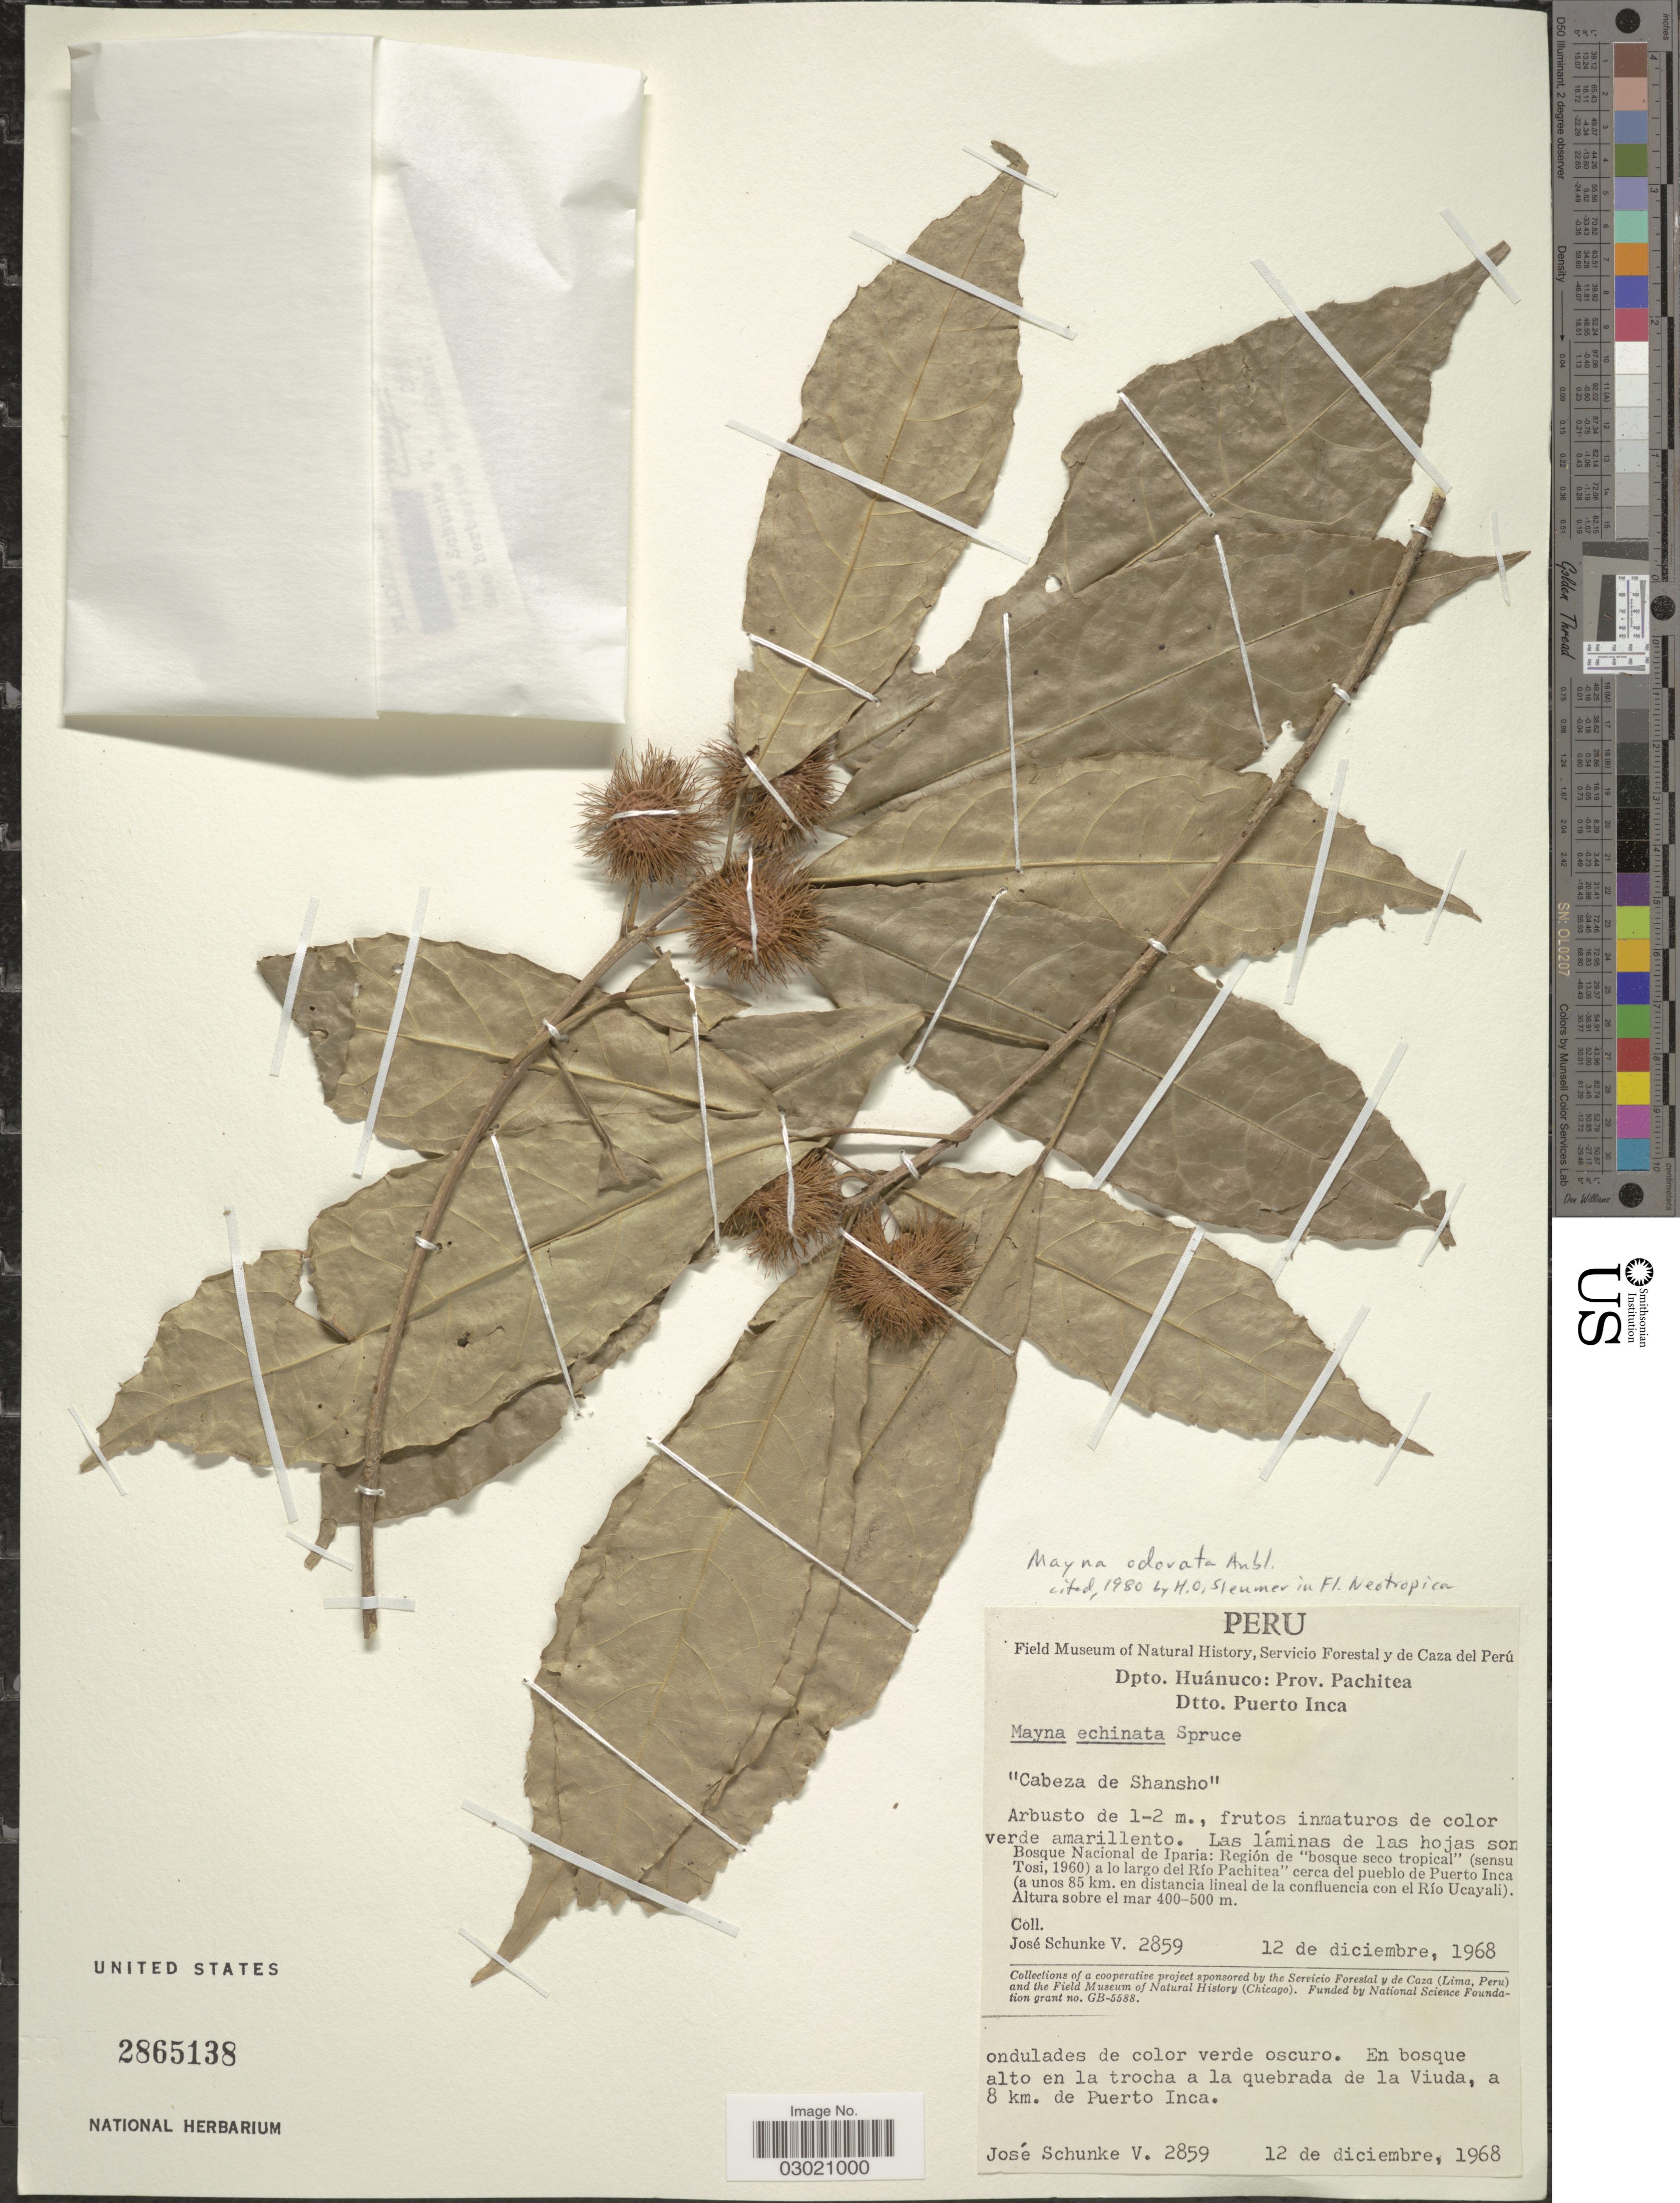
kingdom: Plantae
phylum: Tracheophyta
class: Magnoliopsida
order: Malpighiales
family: Achariaceae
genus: Mayna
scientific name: Mayna odorata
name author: Aubl.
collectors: J. Schunke Vigo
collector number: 2859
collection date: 1968-12-12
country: Peru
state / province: Huánuco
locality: Dpto. Huánuco: Prov. Pachitea. Dtto. Puerto Inca. Bosque Nacional de Iparia: Région de "bosque seco tropical" (sensu Tosi, 1960) a lo largo del Río Pachitea cerca del pueblo de Puerto Inca (a unos 85 km. en distancia lineal de la confluencia con el Río Ucayali). En bosque alto en la trocha a la quebrada de la Viuda, a 8 km. de Puerto Inca.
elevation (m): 400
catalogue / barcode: US 2865138